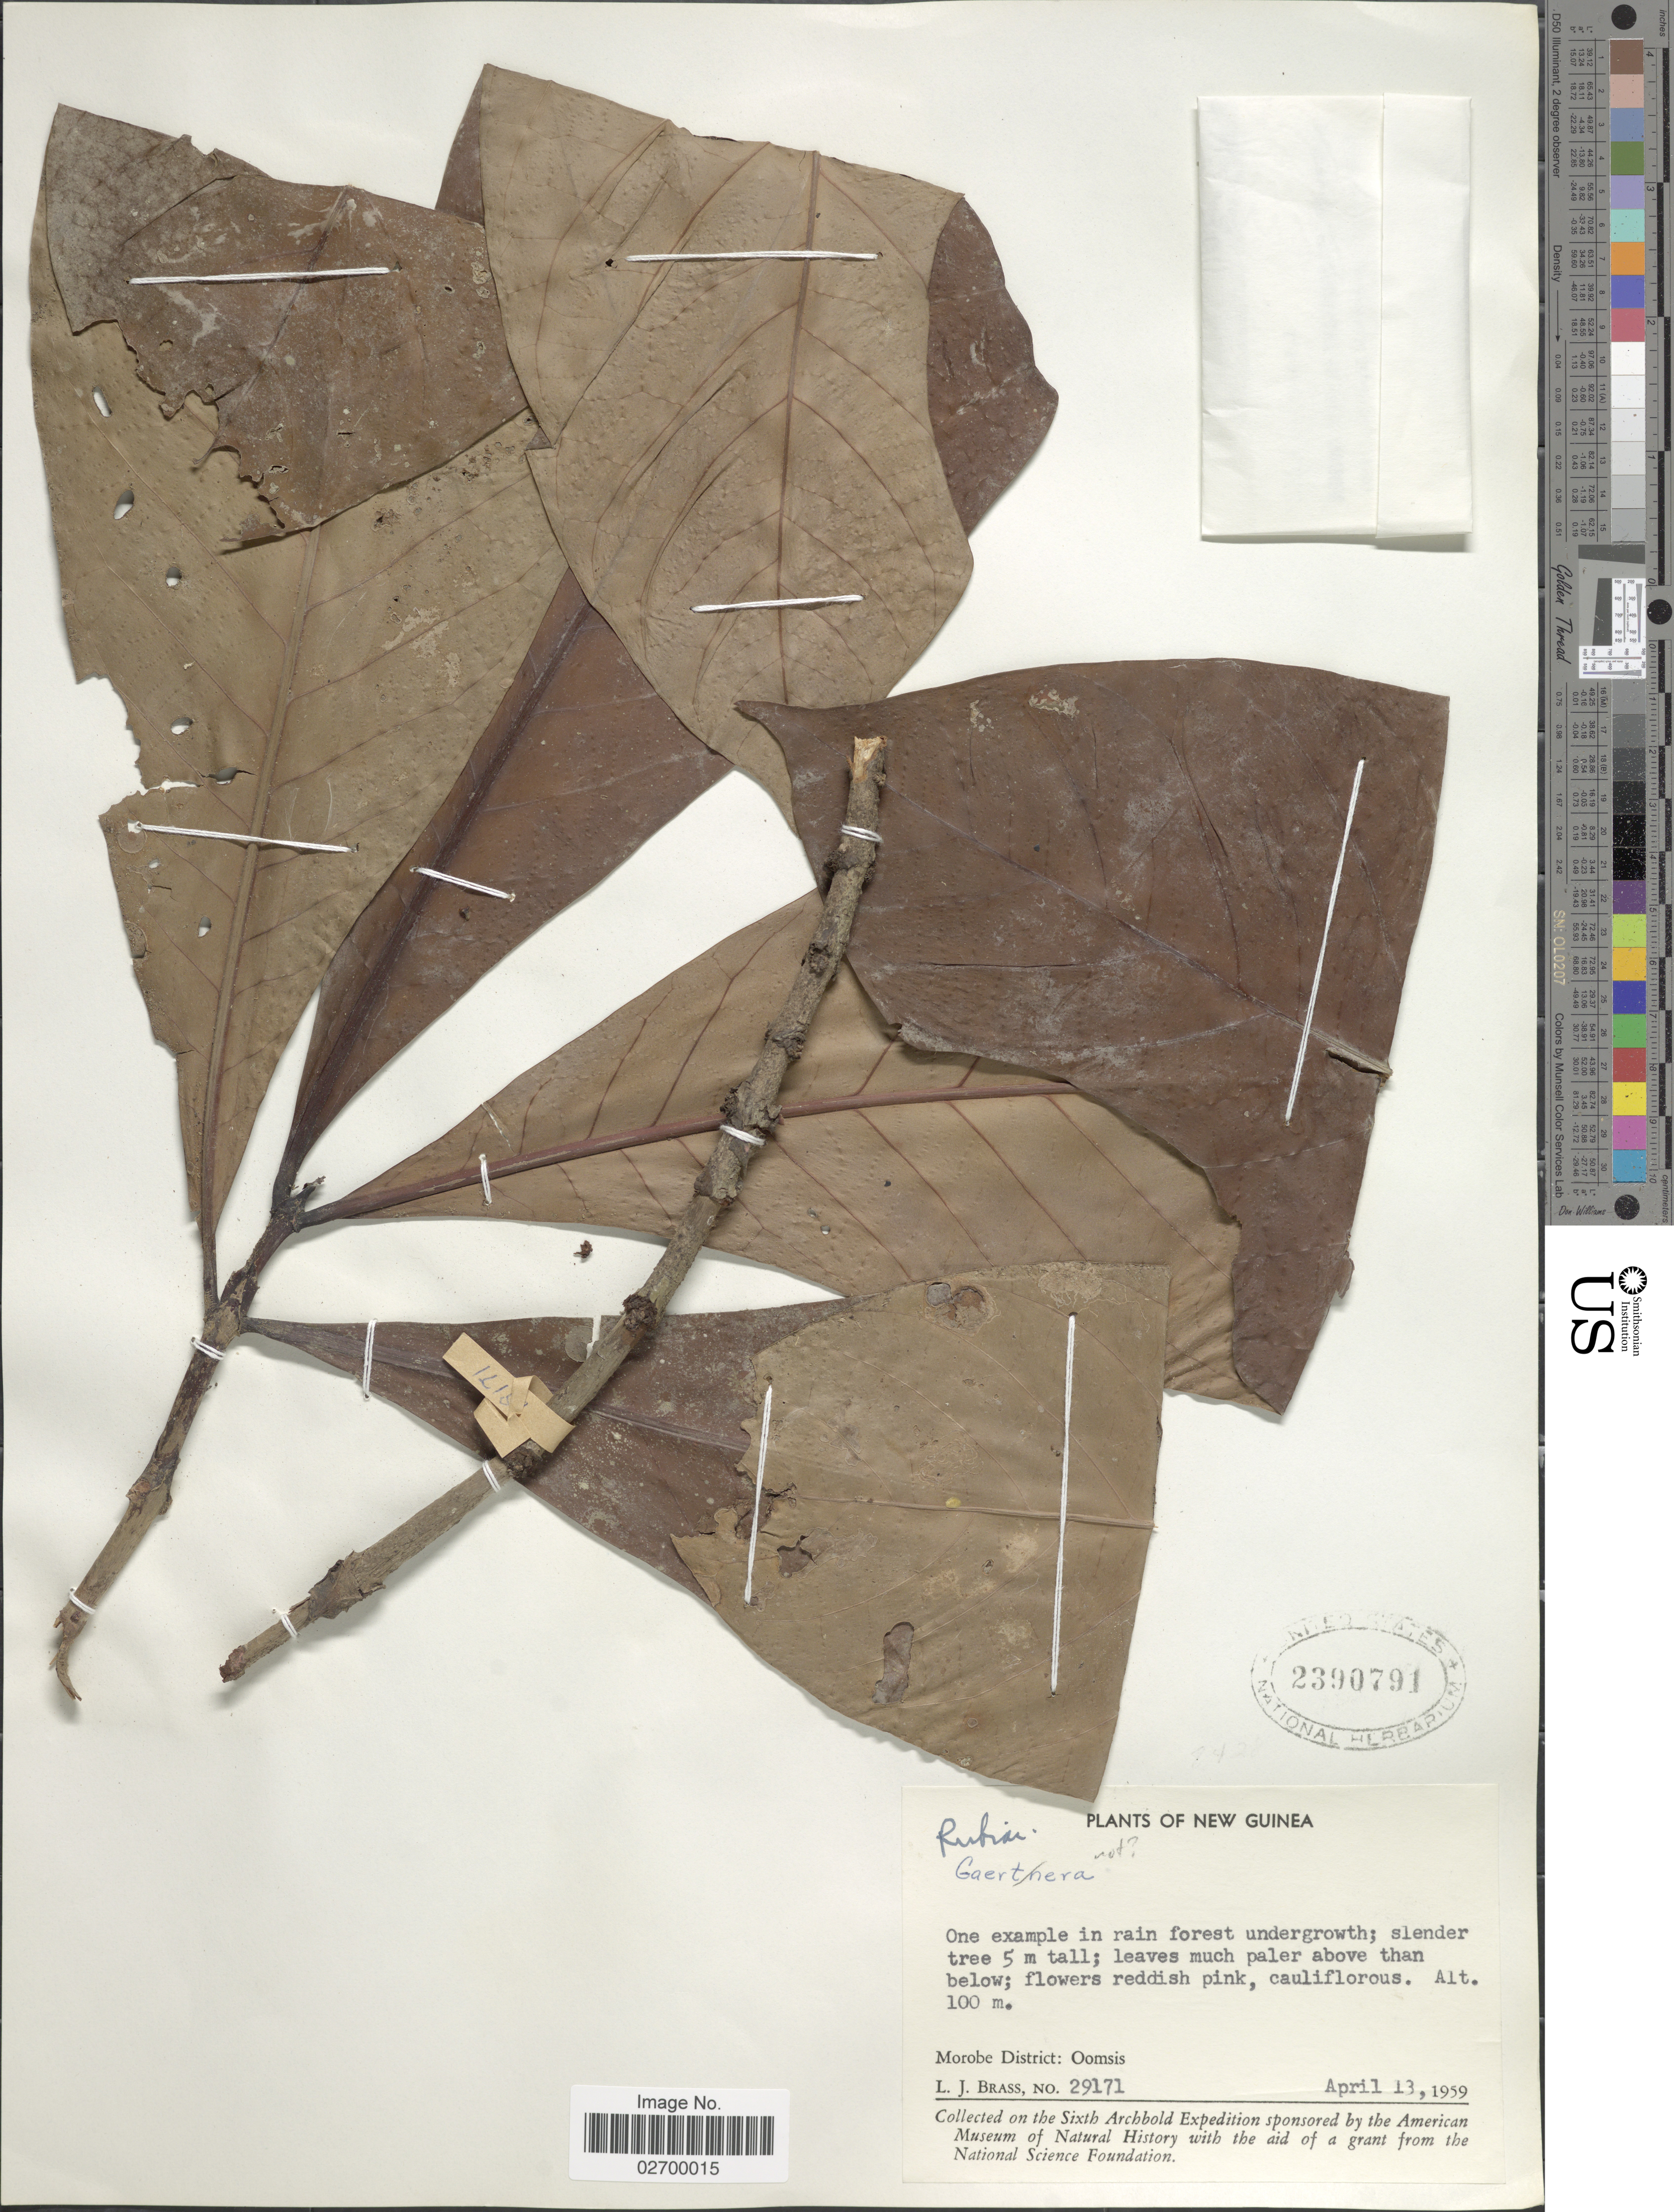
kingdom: Plantae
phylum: Tracheophyta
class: Magnoliopsida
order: Gentianales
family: Rubiaceae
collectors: L. J. Brass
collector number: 29171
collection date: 1959-04-13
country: Papua New Guinea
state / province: Morobe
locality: New Guinea: Oomsis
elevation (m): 100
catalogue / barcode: US 2390791